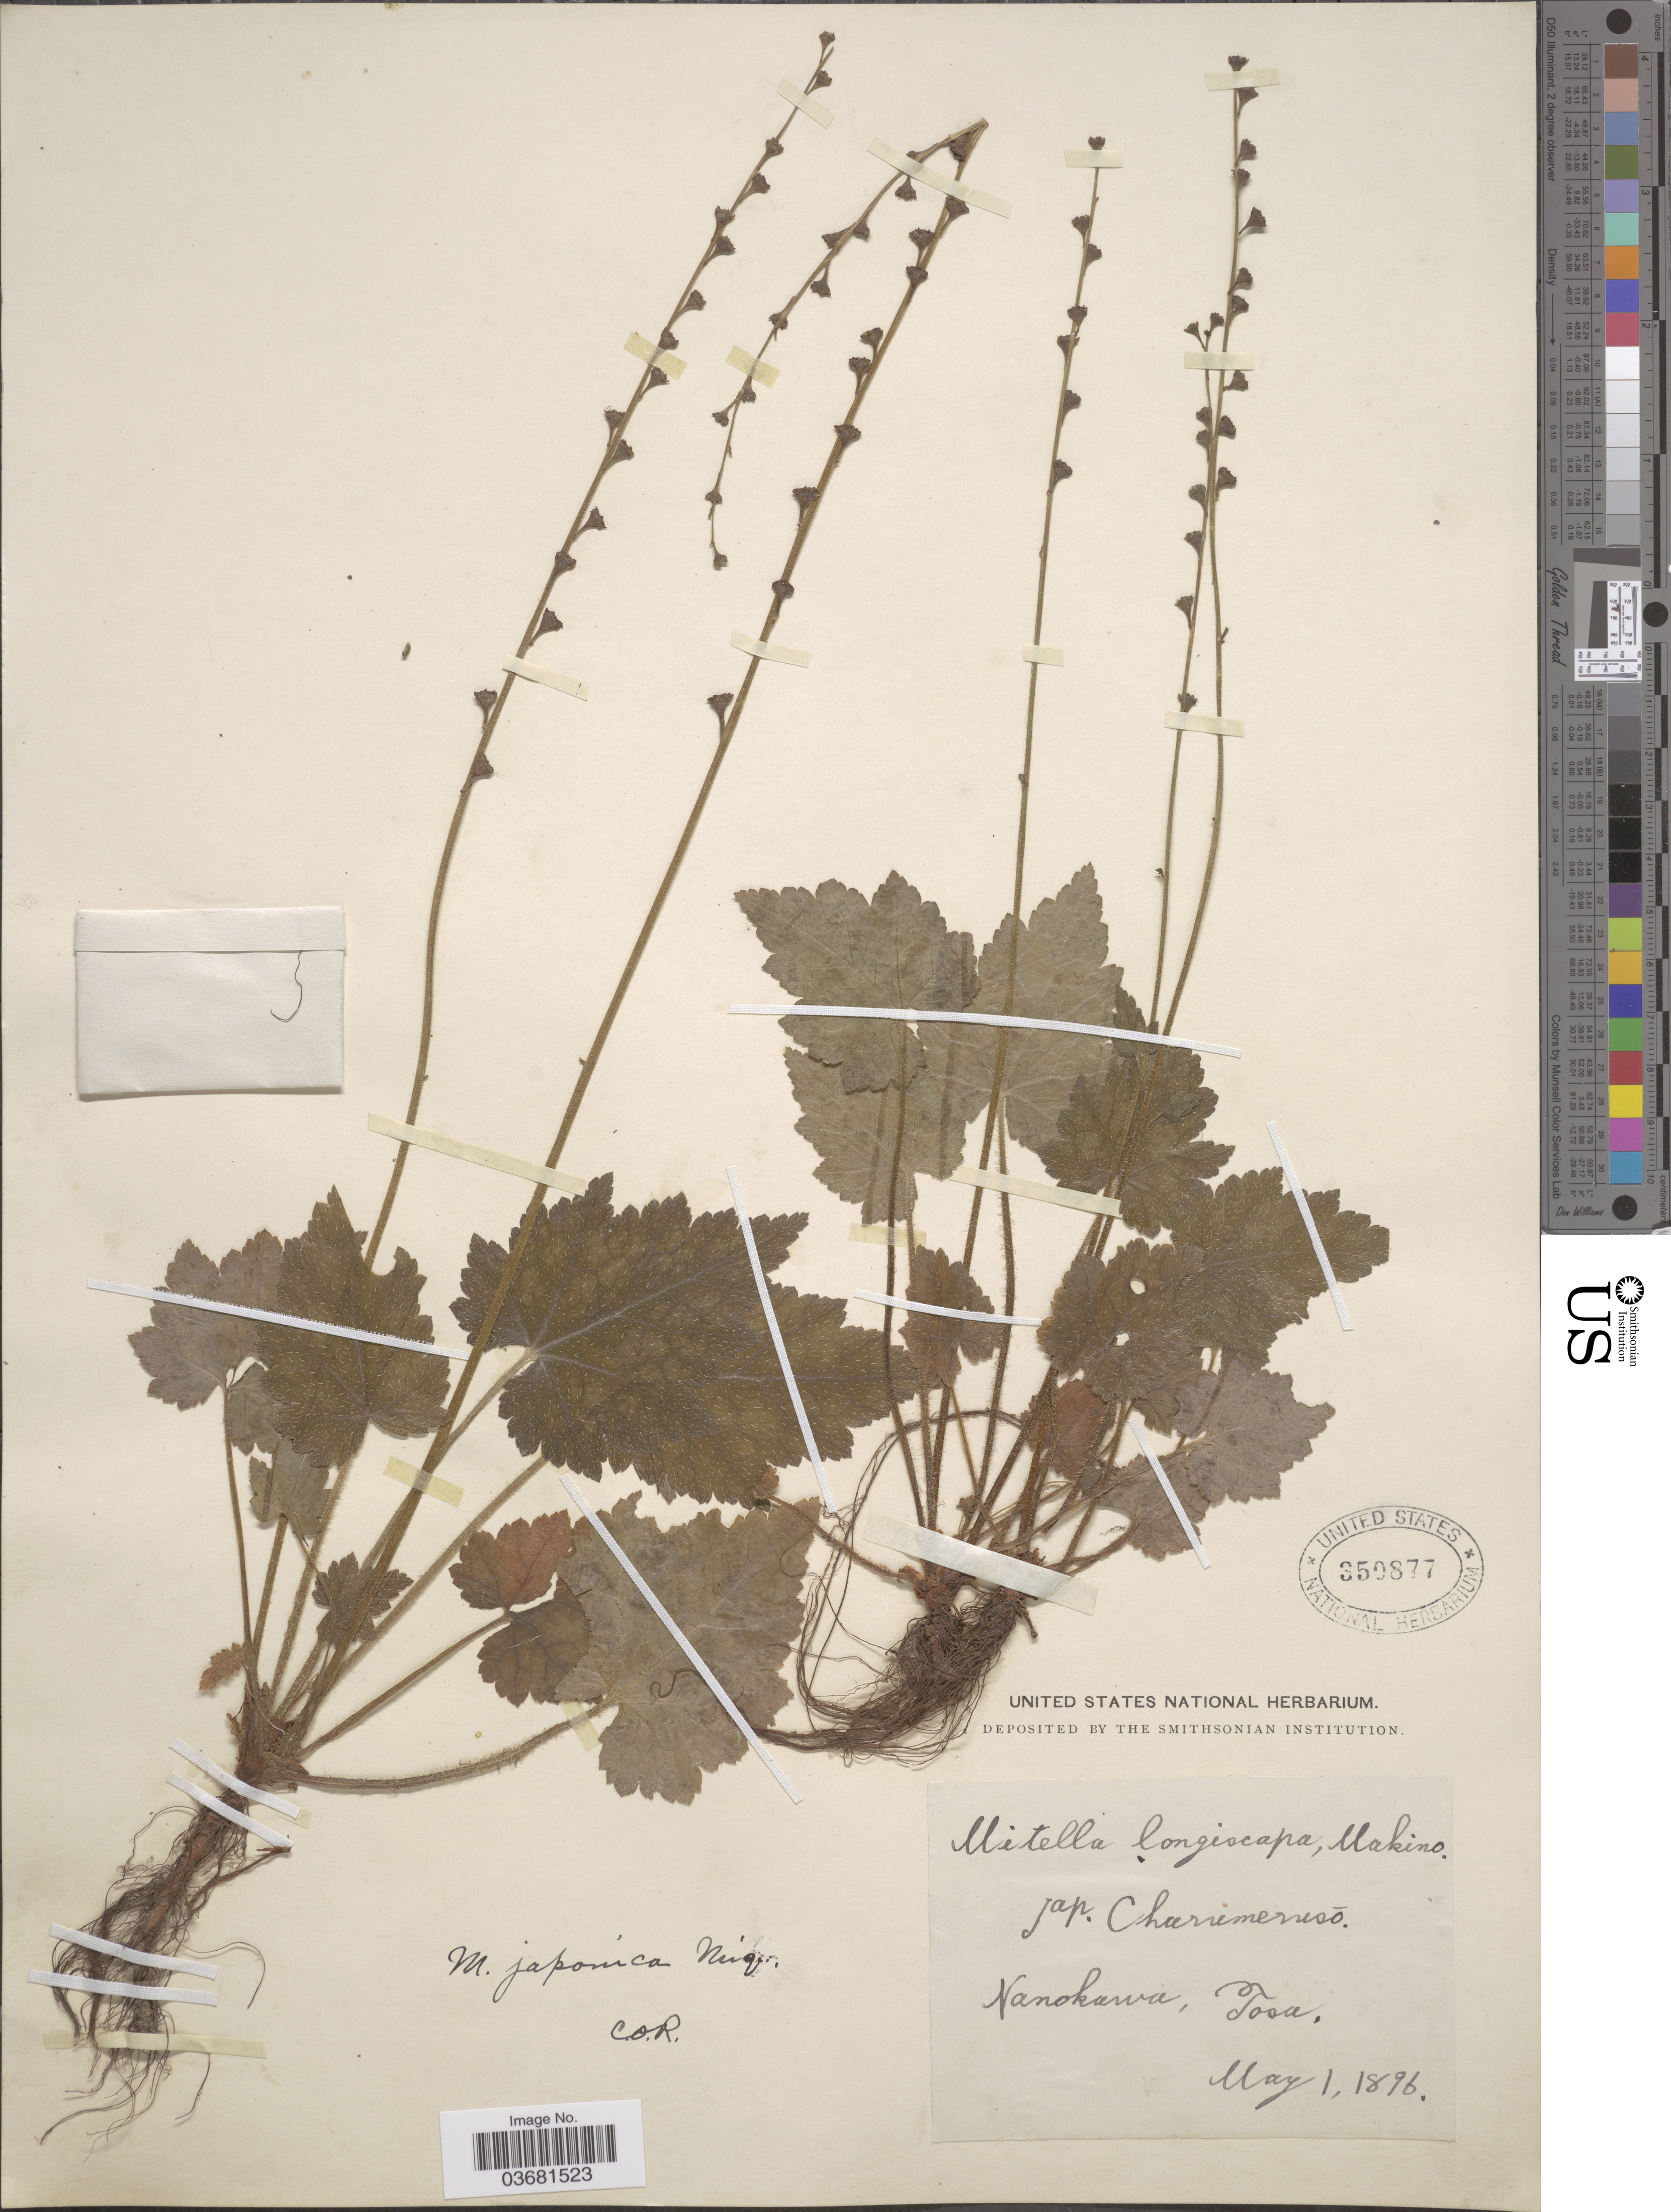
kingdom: Plantae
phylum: Tracheophyta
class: Magnoliopsida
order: Saxifragales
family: Saxifragaceae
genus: Mitella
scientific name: Mitella japonica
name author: Maxim.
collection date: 1896-05-01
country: Japan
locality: Nanokawa, Tosa.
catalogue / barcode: US 350877